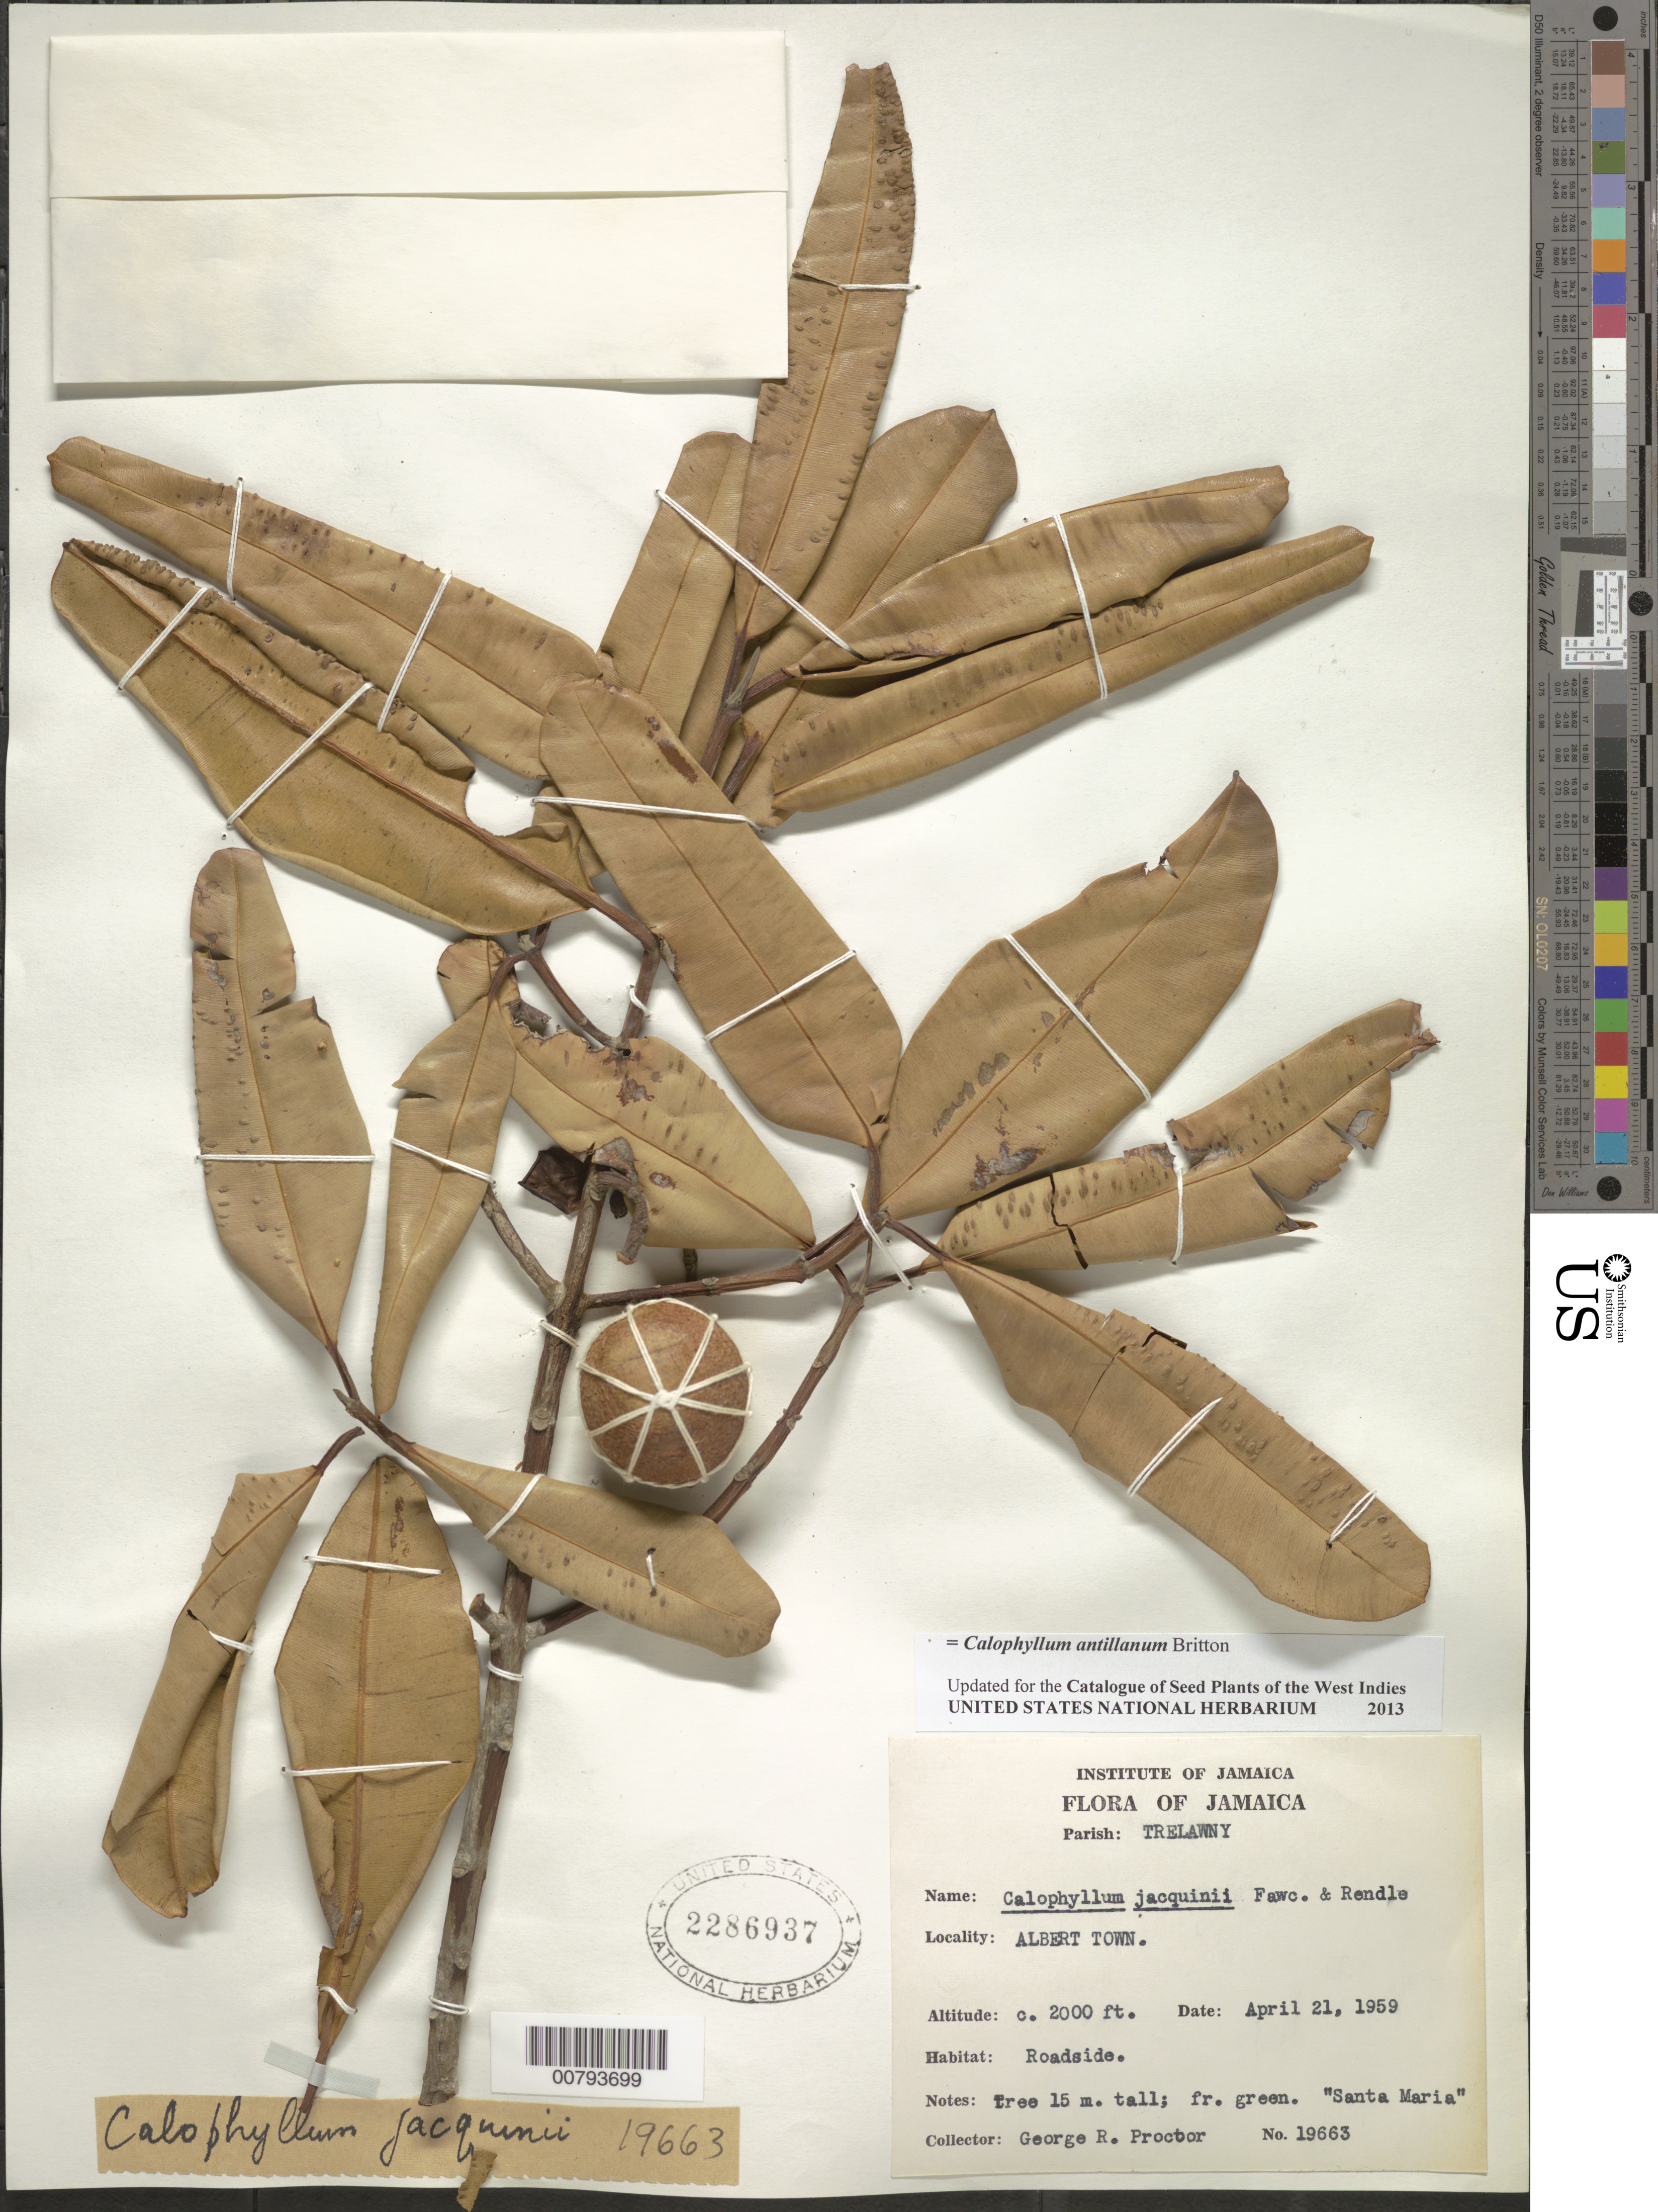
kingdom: Plantae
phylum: Tracheophyta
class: Magnoliopsida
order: Malpighiales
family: Calophyllaceae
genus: Calophyllum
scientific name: Calophyllum antillanum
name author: Britton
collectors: G. R. Proctor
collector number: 19663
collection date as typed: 21 Apr 1959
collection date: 1959-04-21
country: Jamaica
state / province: Trelawny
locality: Albert Town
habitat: Roadside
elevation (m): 610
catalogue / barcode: US 2286937